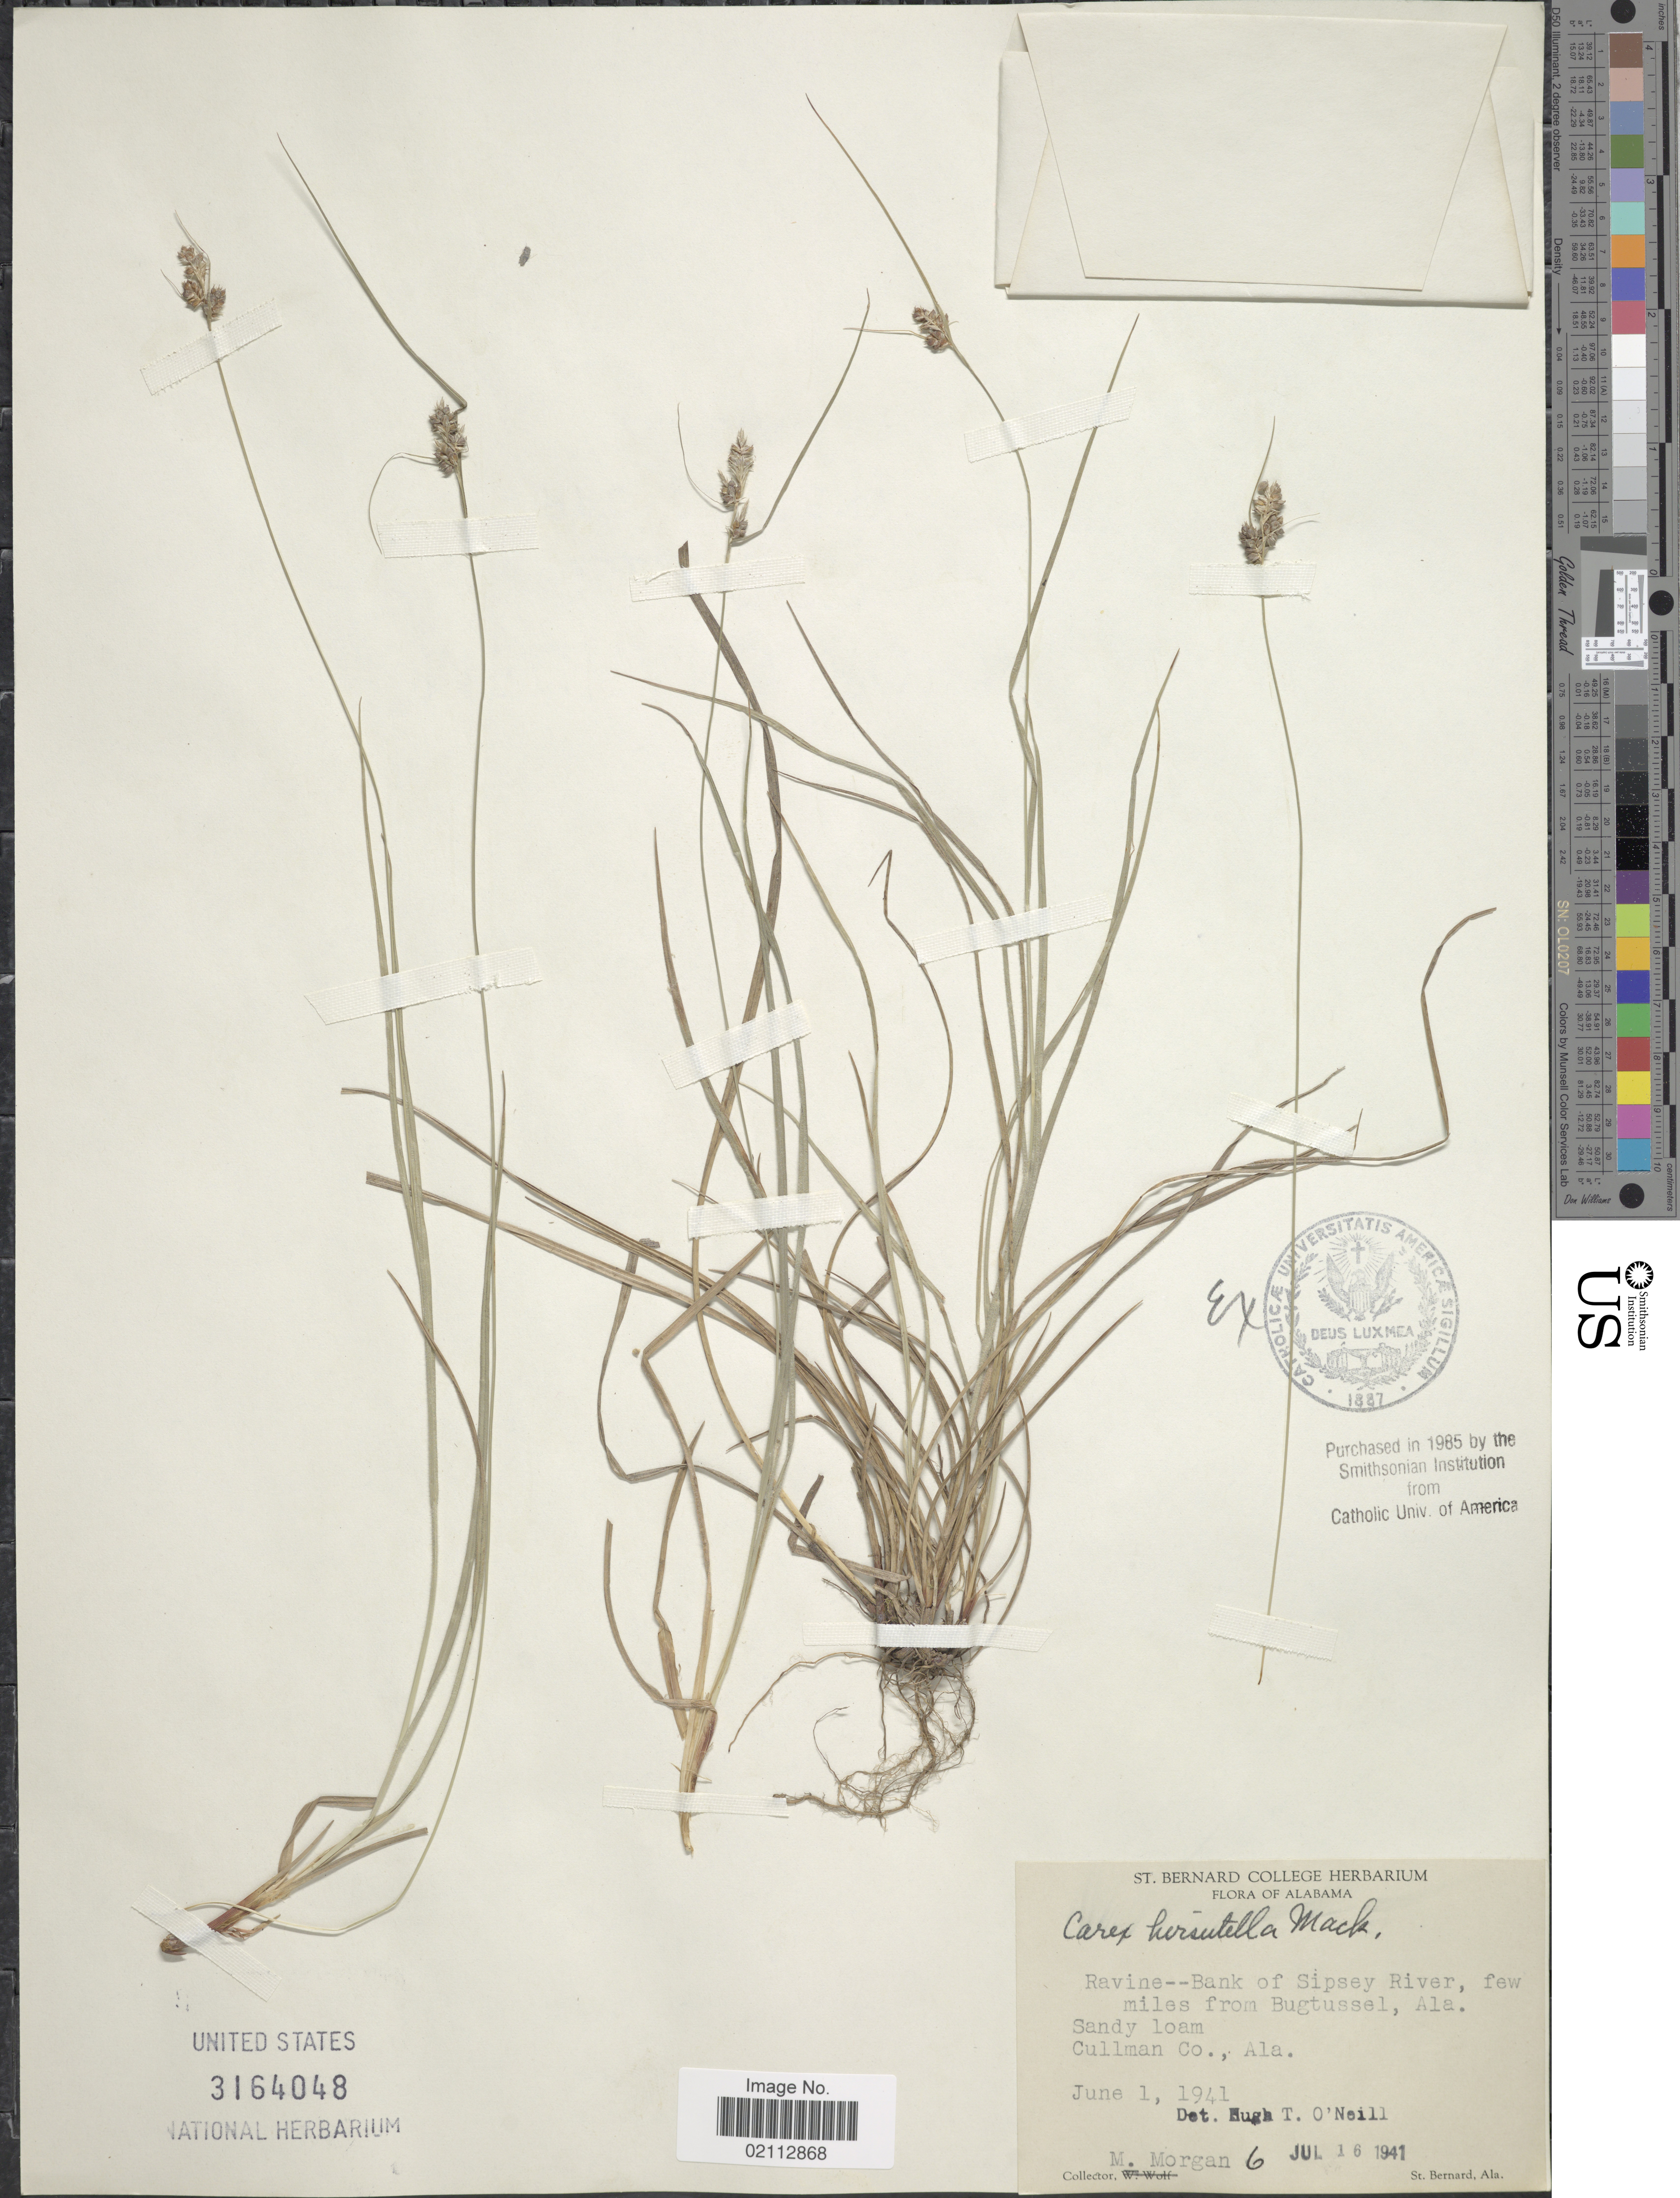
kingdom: Plantae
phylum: Tracheophyta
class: Liliopsida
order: Poales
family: Cyperaceae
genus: Carex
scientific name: Carex hirsutella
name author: Mack.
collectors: M. Morgan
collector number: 6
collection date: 1941-06-01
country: United States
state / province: Alabama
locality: Ravine -- Bank of Sipsey River, few miles from Bugtussel, Ala. Cullman Co.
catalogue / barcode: US 3164048